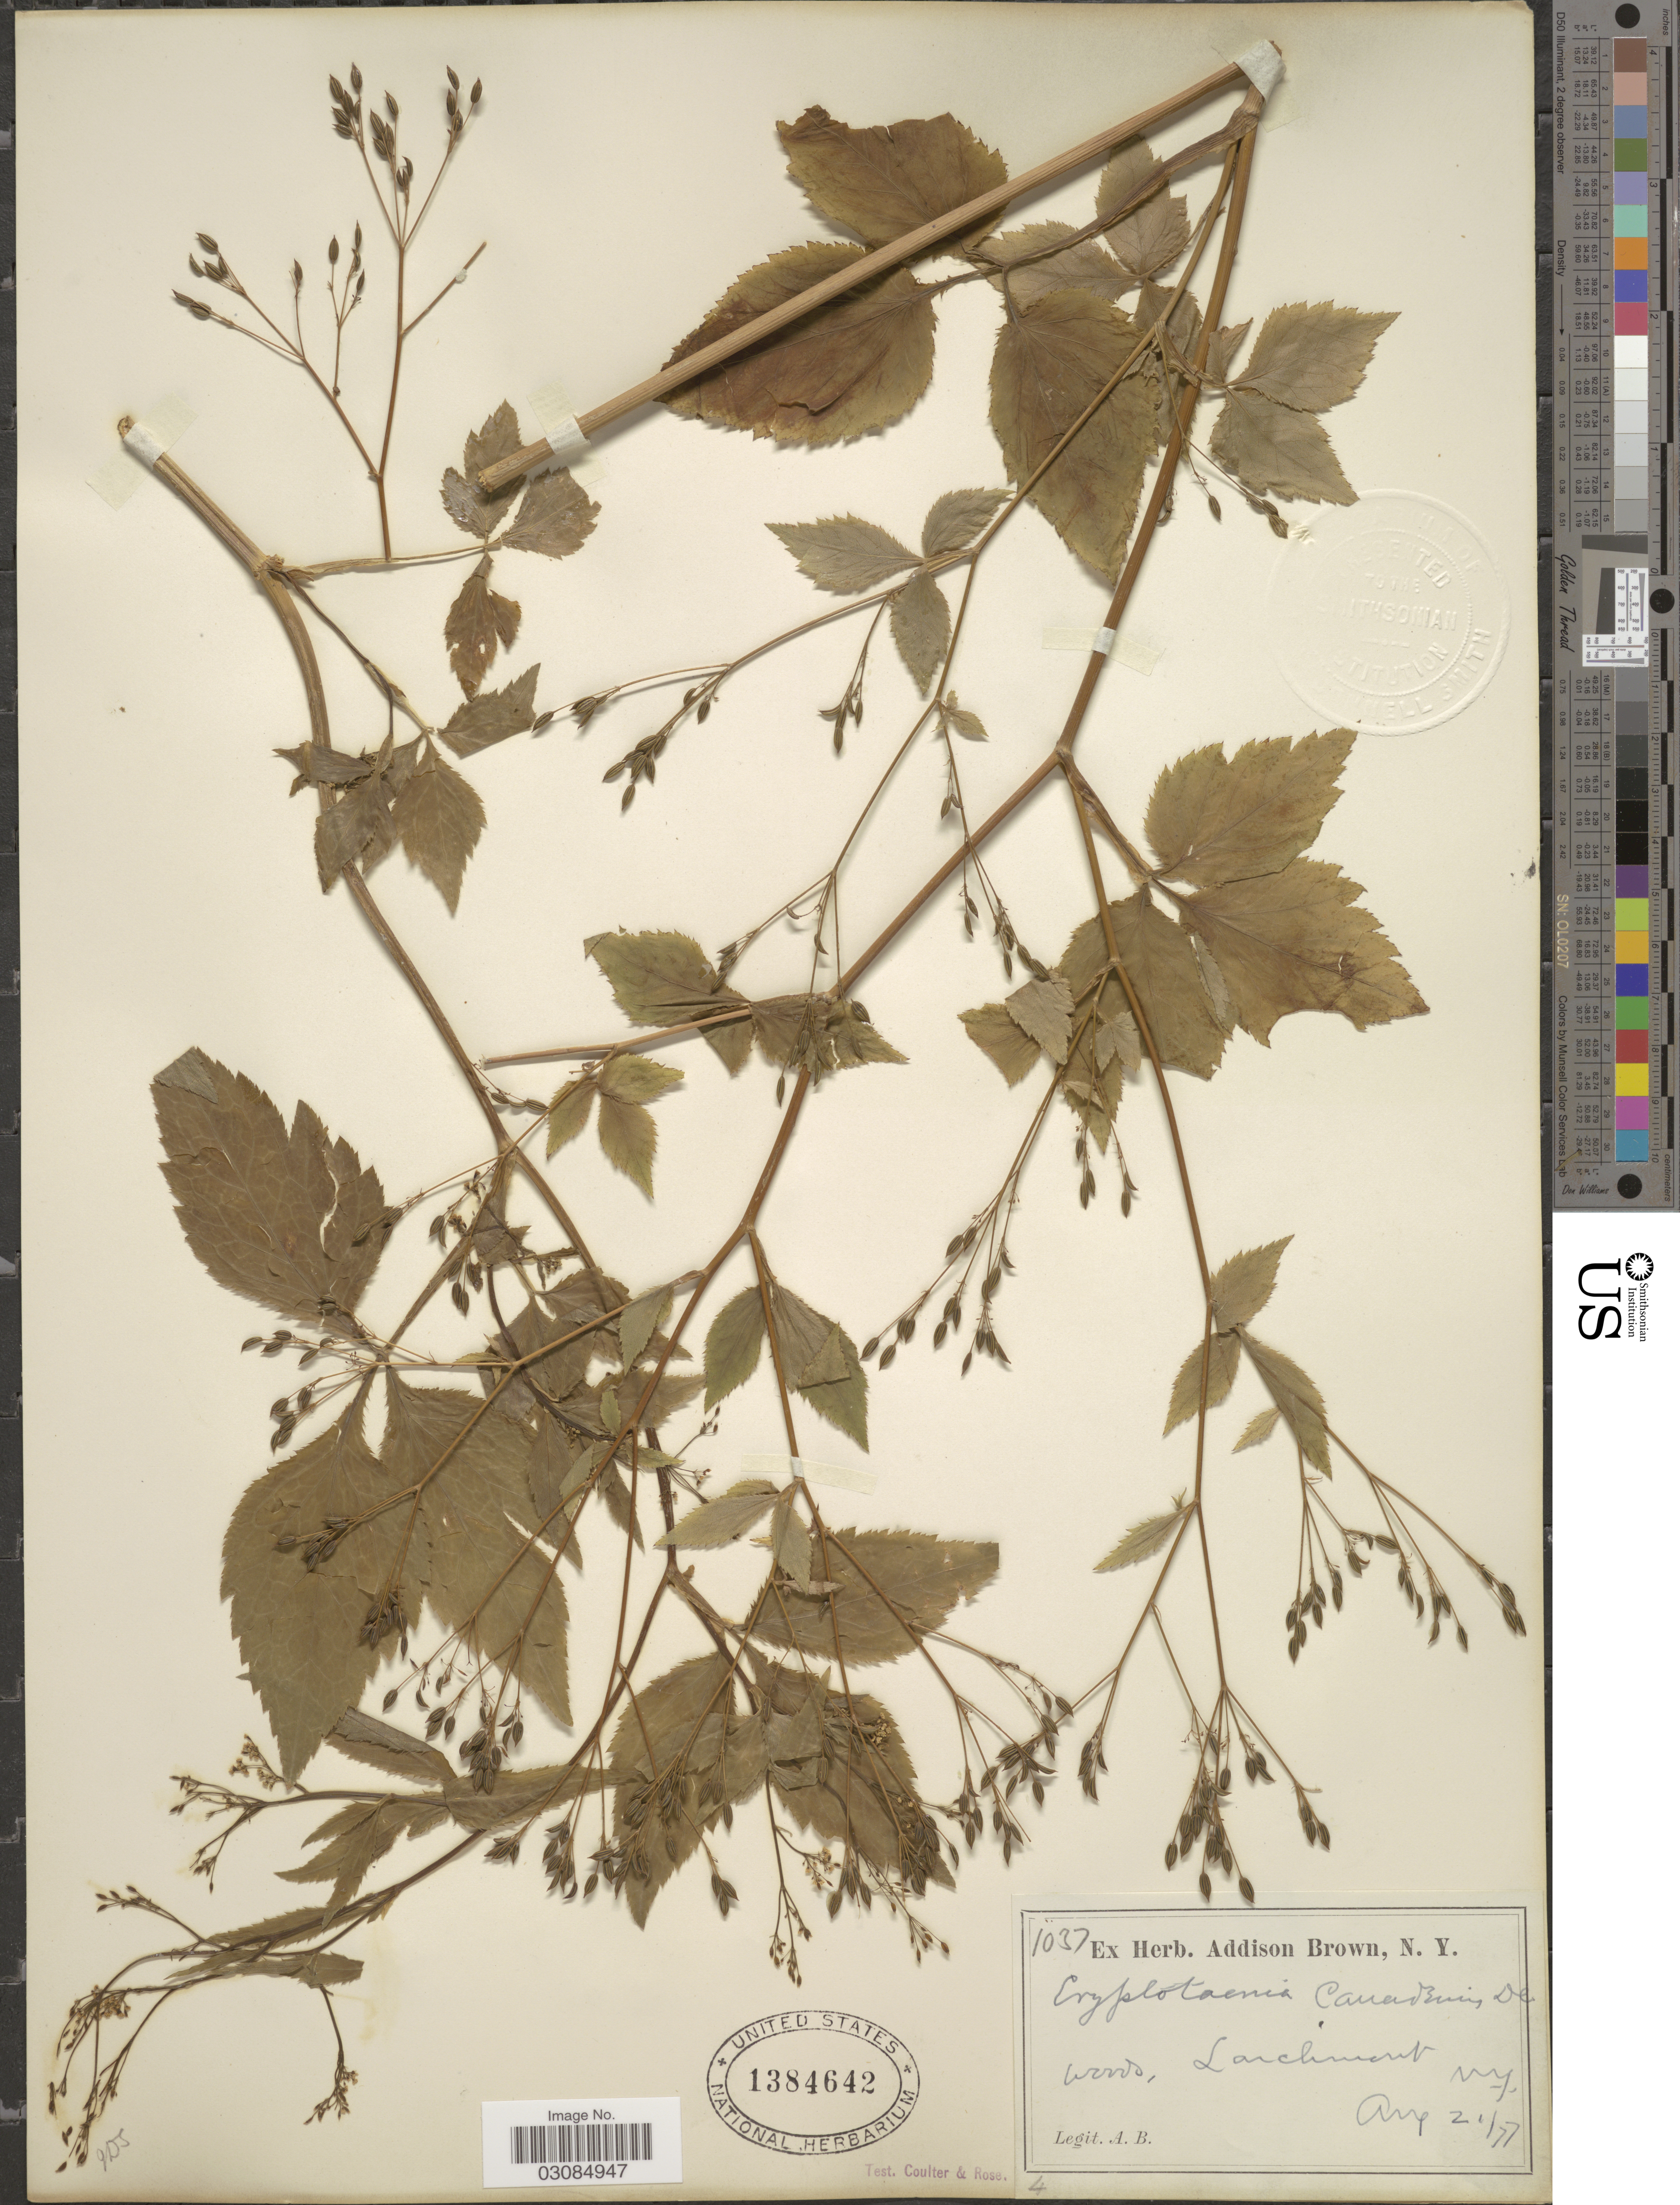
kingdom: Plantae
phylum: Tracheophyta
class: Magnoliopsida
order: Apiales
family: Apiaceae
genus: Cryptotaenia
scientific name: Cryptotaenia canadensis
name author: (L.) DC.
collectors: Ex herb. Addison Brown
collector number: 1037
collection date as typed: Transcribed d/m/y: 21/8/77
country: United States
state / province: New York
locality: Woods, Larchmont.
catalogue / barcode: US 1384642